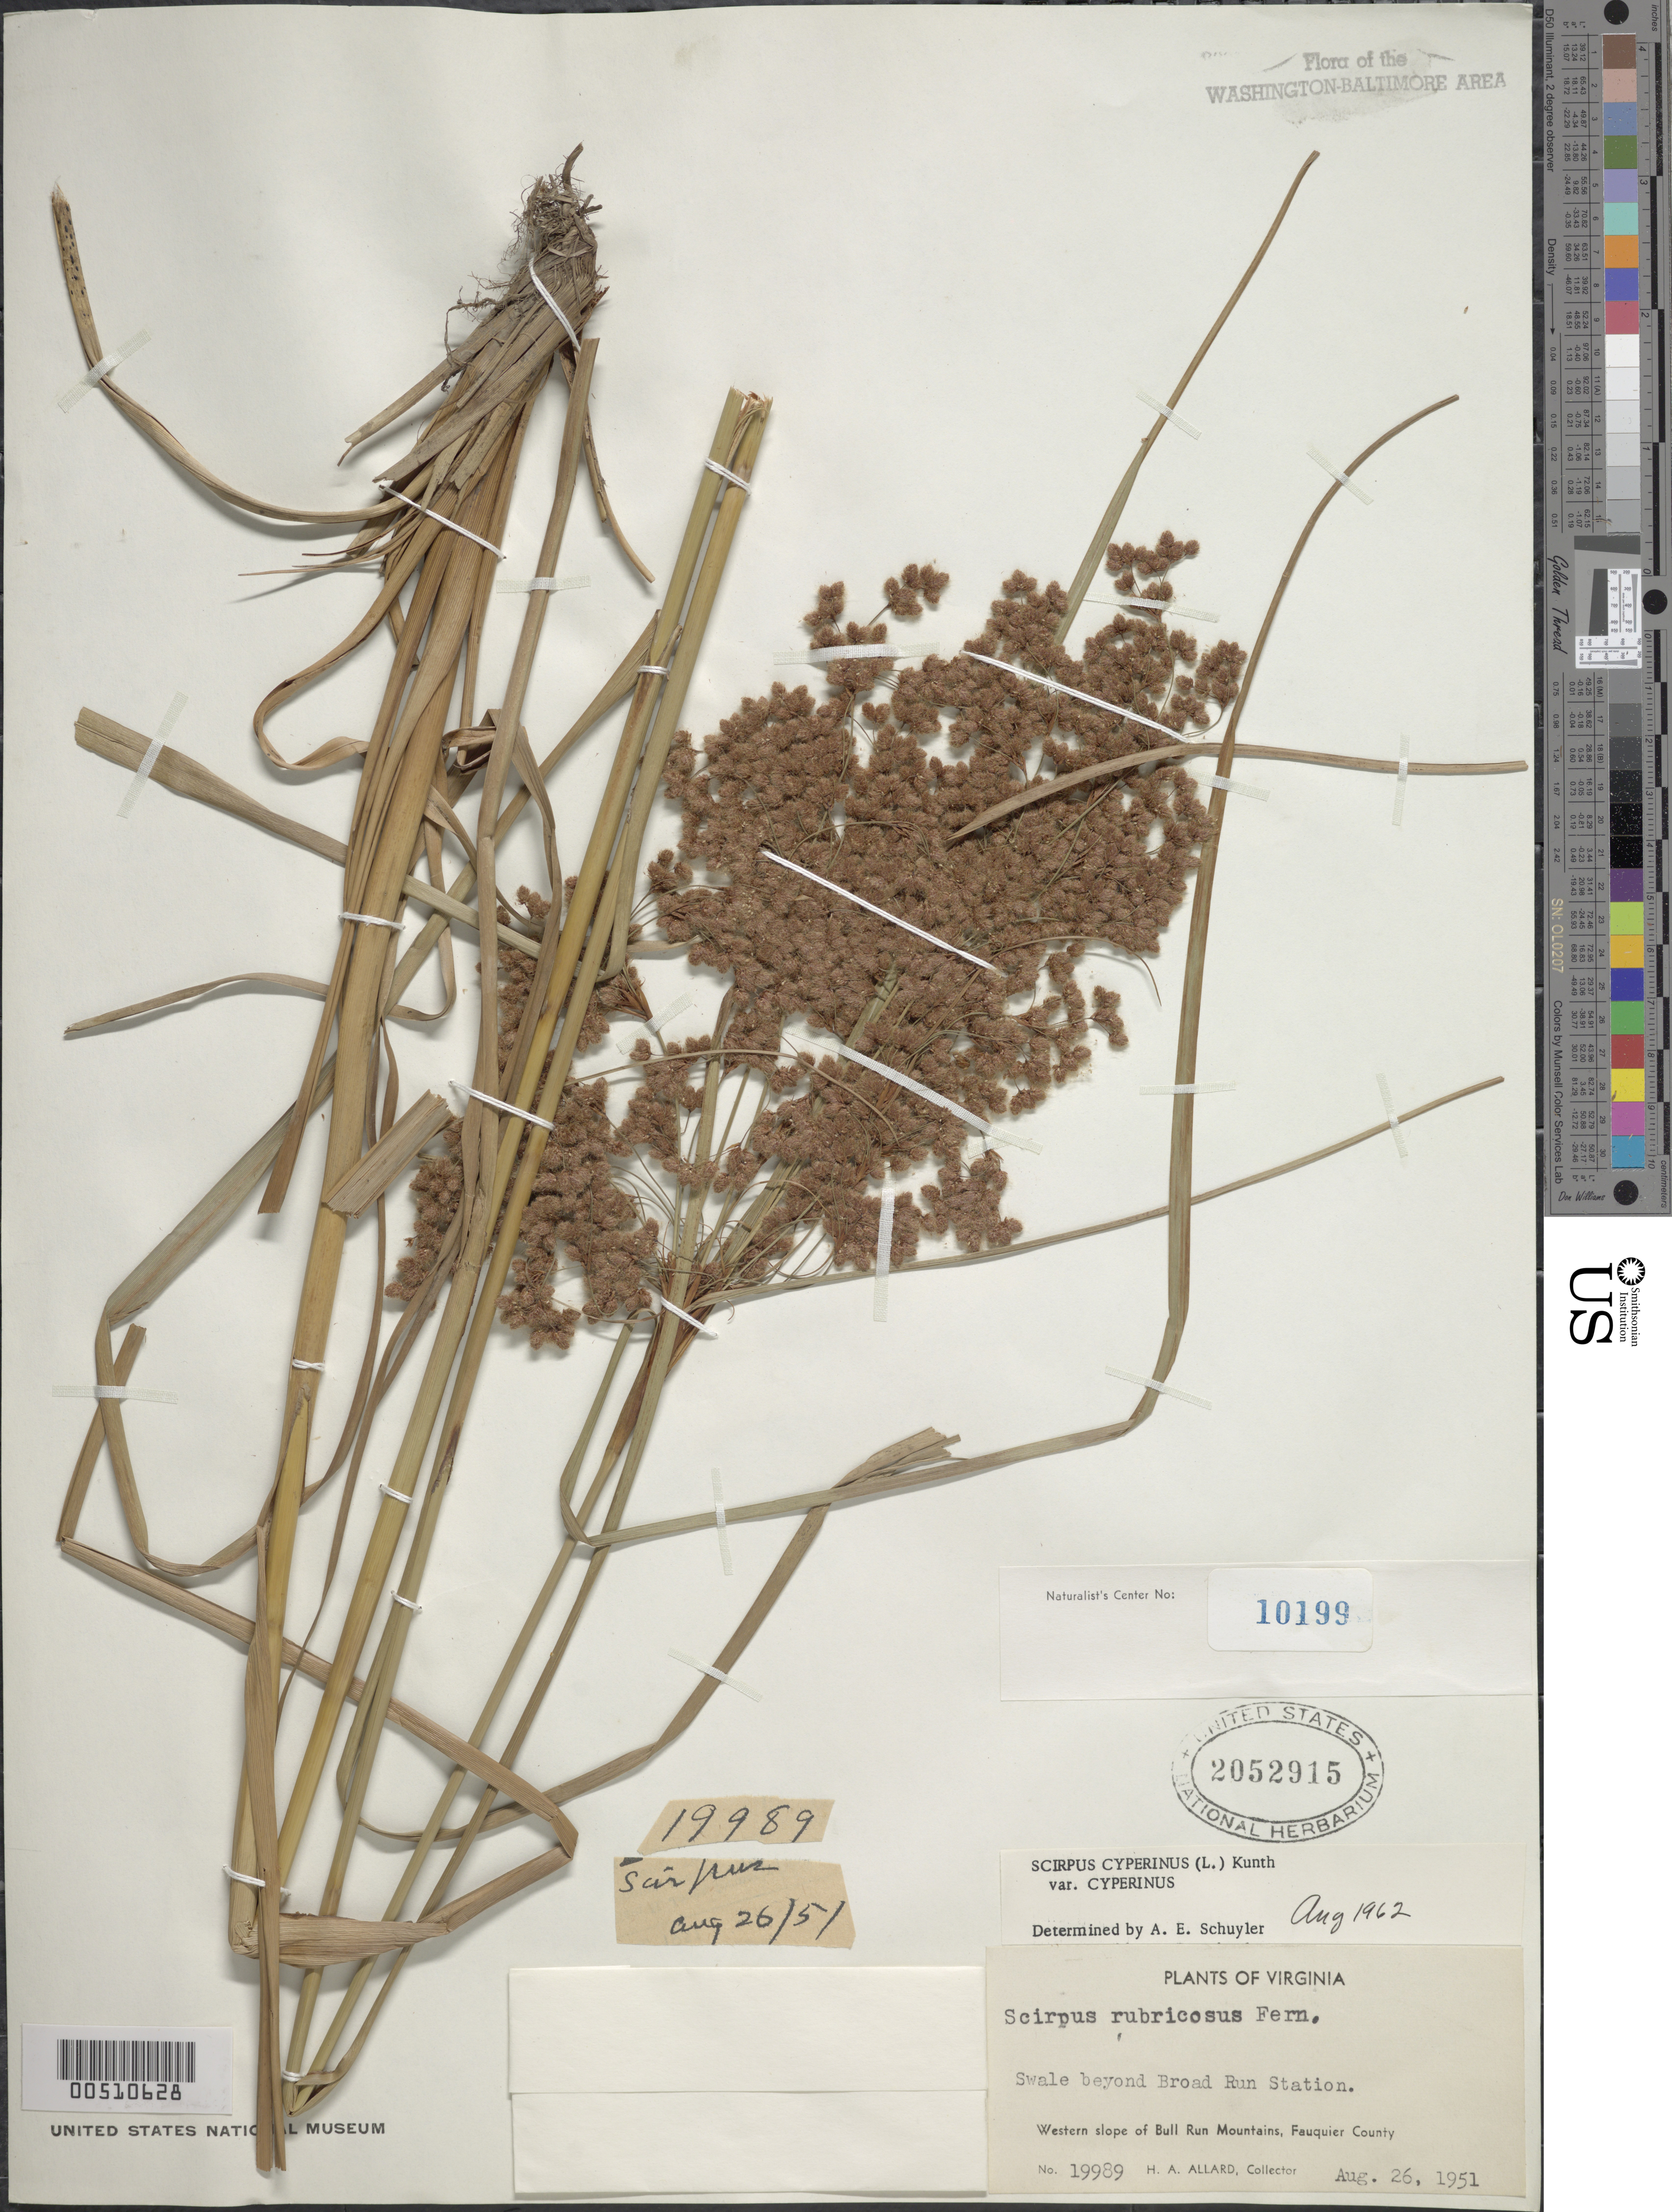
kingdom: Plantae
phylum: Tracheophyta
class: Liliopsida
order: Poales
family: Cyperaceae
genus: Scirpus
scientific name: Scirpus cyperinus (L.) Kunth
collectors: H. A. Allard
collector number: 19989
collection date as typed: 26 Aug 1951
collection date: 1951-08-26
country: United States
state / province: Virginia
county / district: Fauquier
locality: Beyond Broad Run Station, W slope of Bull Run Mts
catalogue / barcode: US 2052915